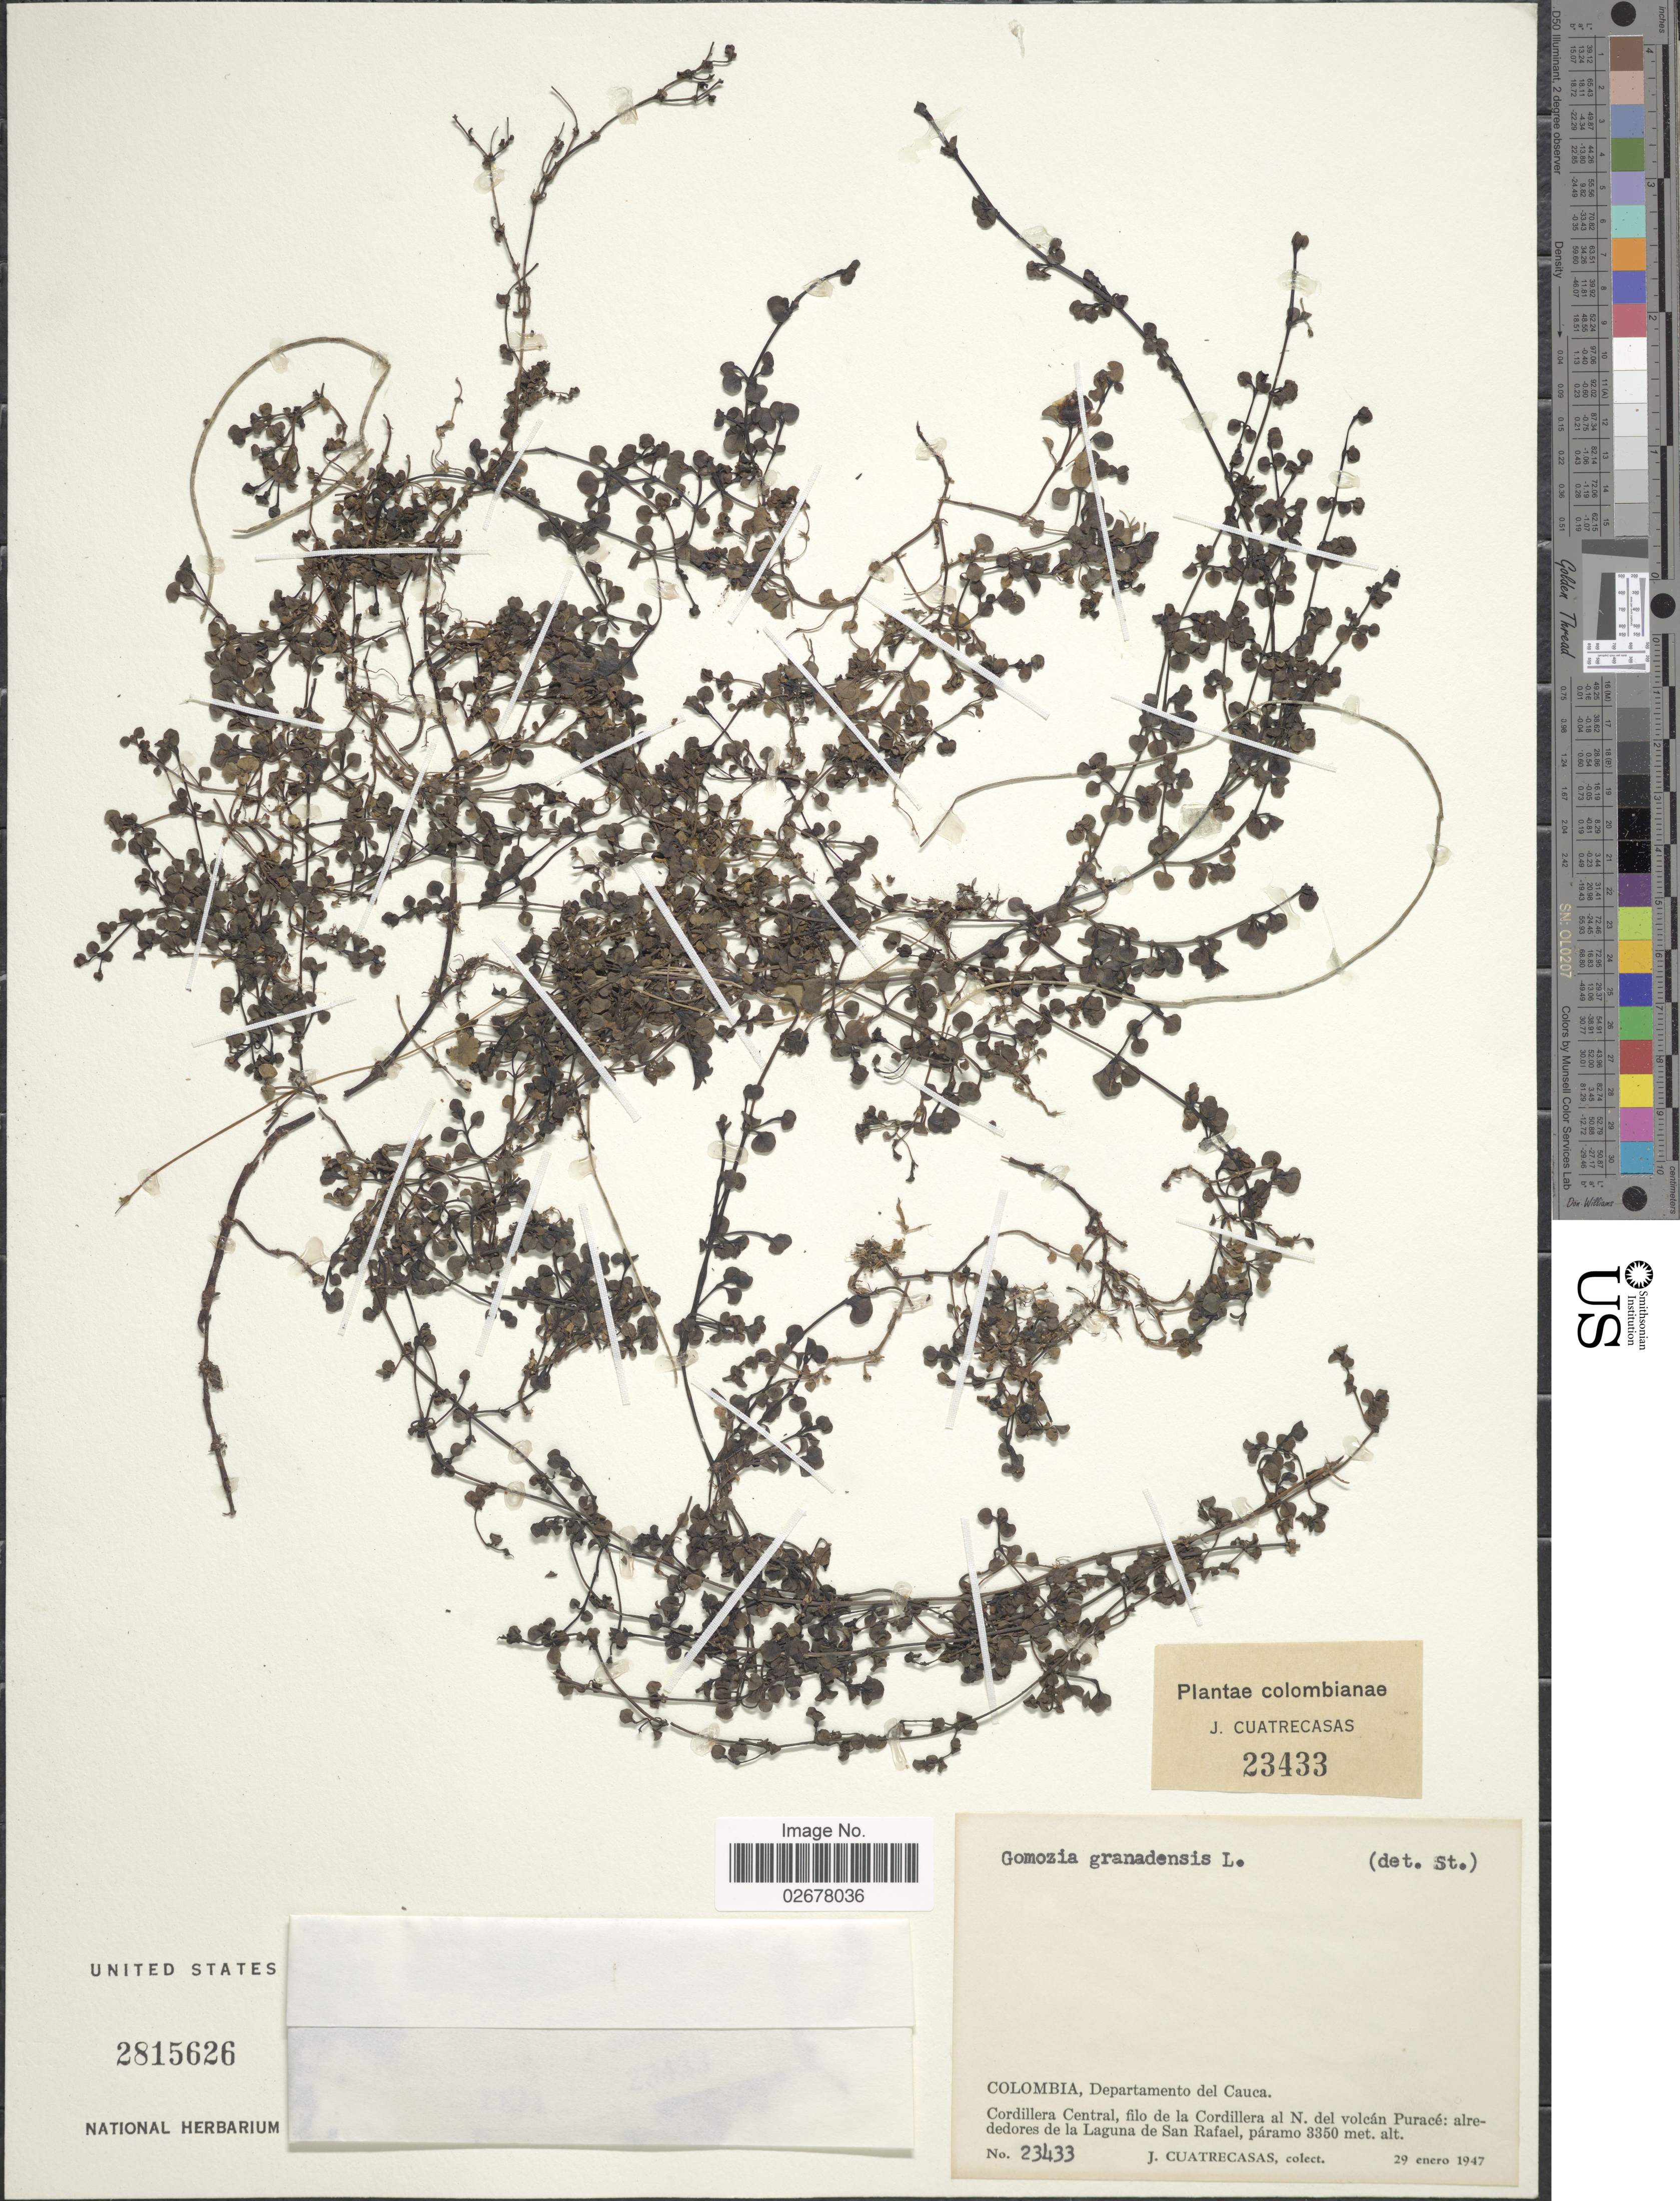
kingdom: Plantae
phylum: Tracheophyta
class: Magnoliopsida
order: Gentianales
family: Rubiaceae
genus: Nertera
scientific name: Nertera depressa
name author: Banks & Sol. ex Gaertn.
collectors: J. Cuatrecasas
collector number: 23433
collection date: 1947-01-29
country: Colombia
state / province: Cauca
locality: Departamento del Cauca, Cordillera Central, filo de la Cordillera al N del volcán Puracé: alrededores de la Laguna de San Rafael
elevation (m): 3350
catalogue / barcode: US 2815626